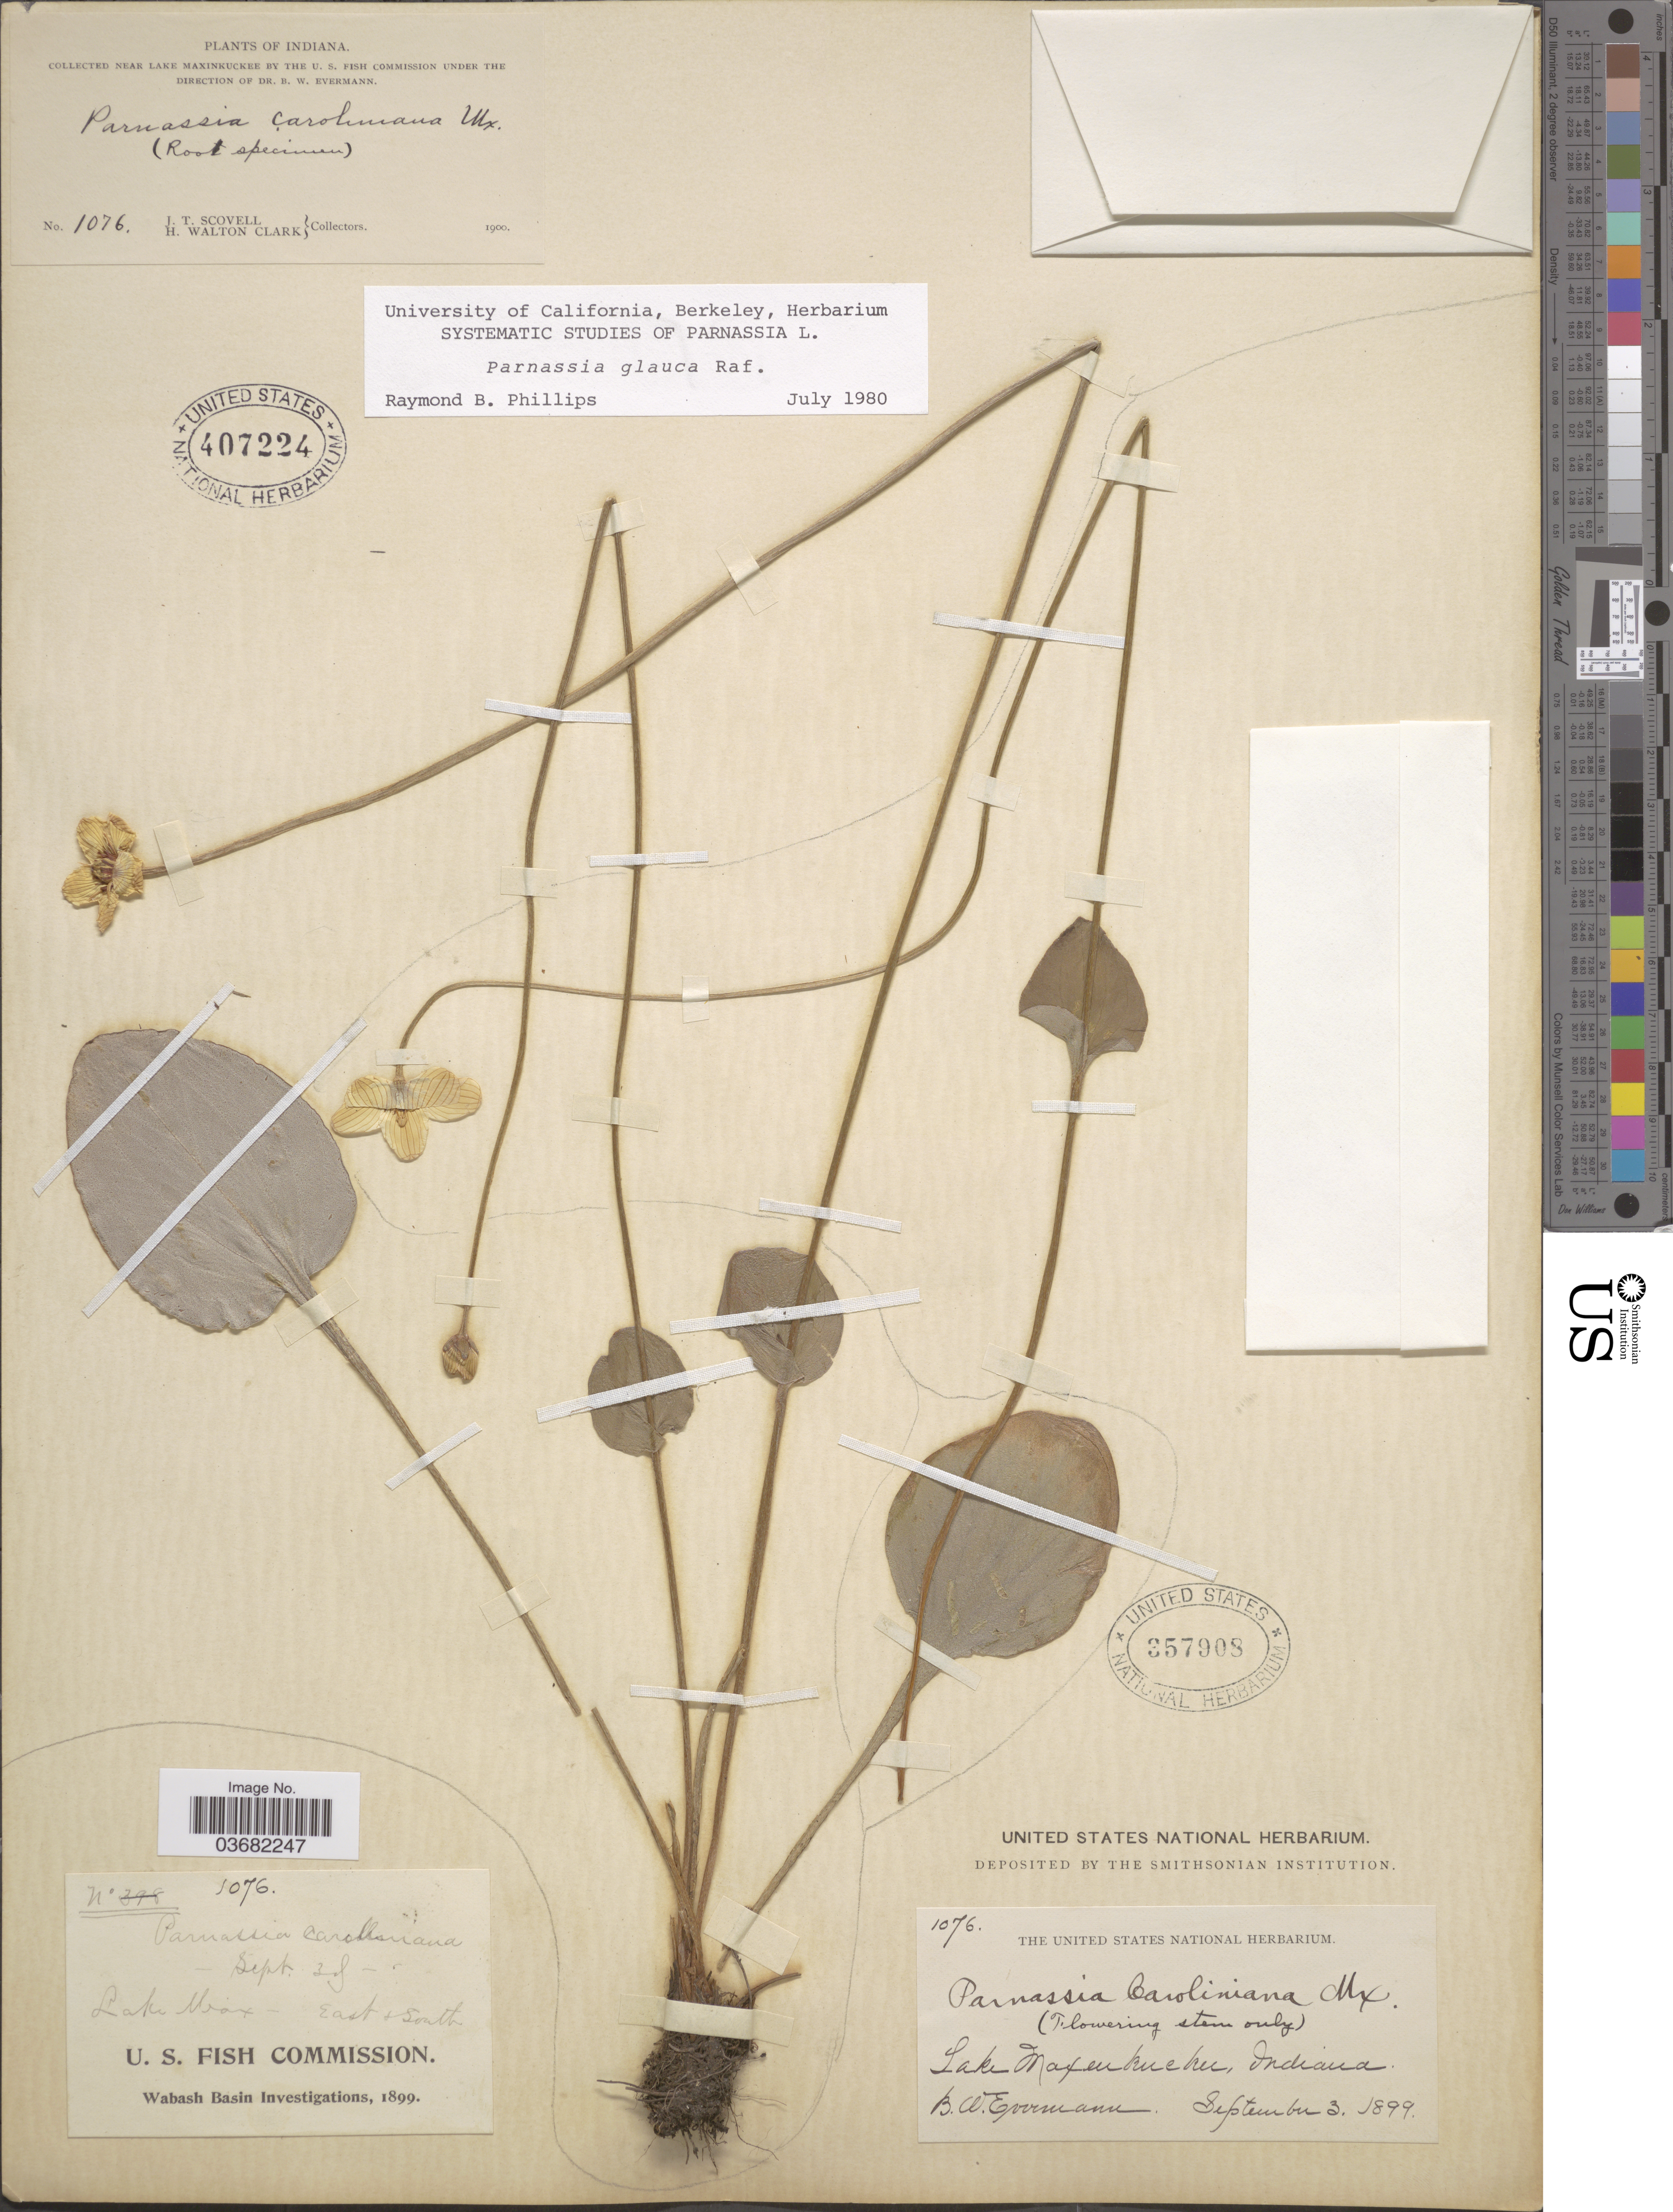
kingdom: Plantae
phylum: Tracheophyta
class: Magnoliopsida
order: Celastrales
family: Parnassiaceae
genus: Parnassia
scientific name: Parnassia glauca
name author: Raf.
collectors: B. W. Evermann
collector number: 1076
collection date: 1899-09-03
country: United States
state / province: Indiana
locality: Lake Maxinkuckee. East & South. U.S. Fish Commission. [unsure placement]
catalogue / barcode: US 357908